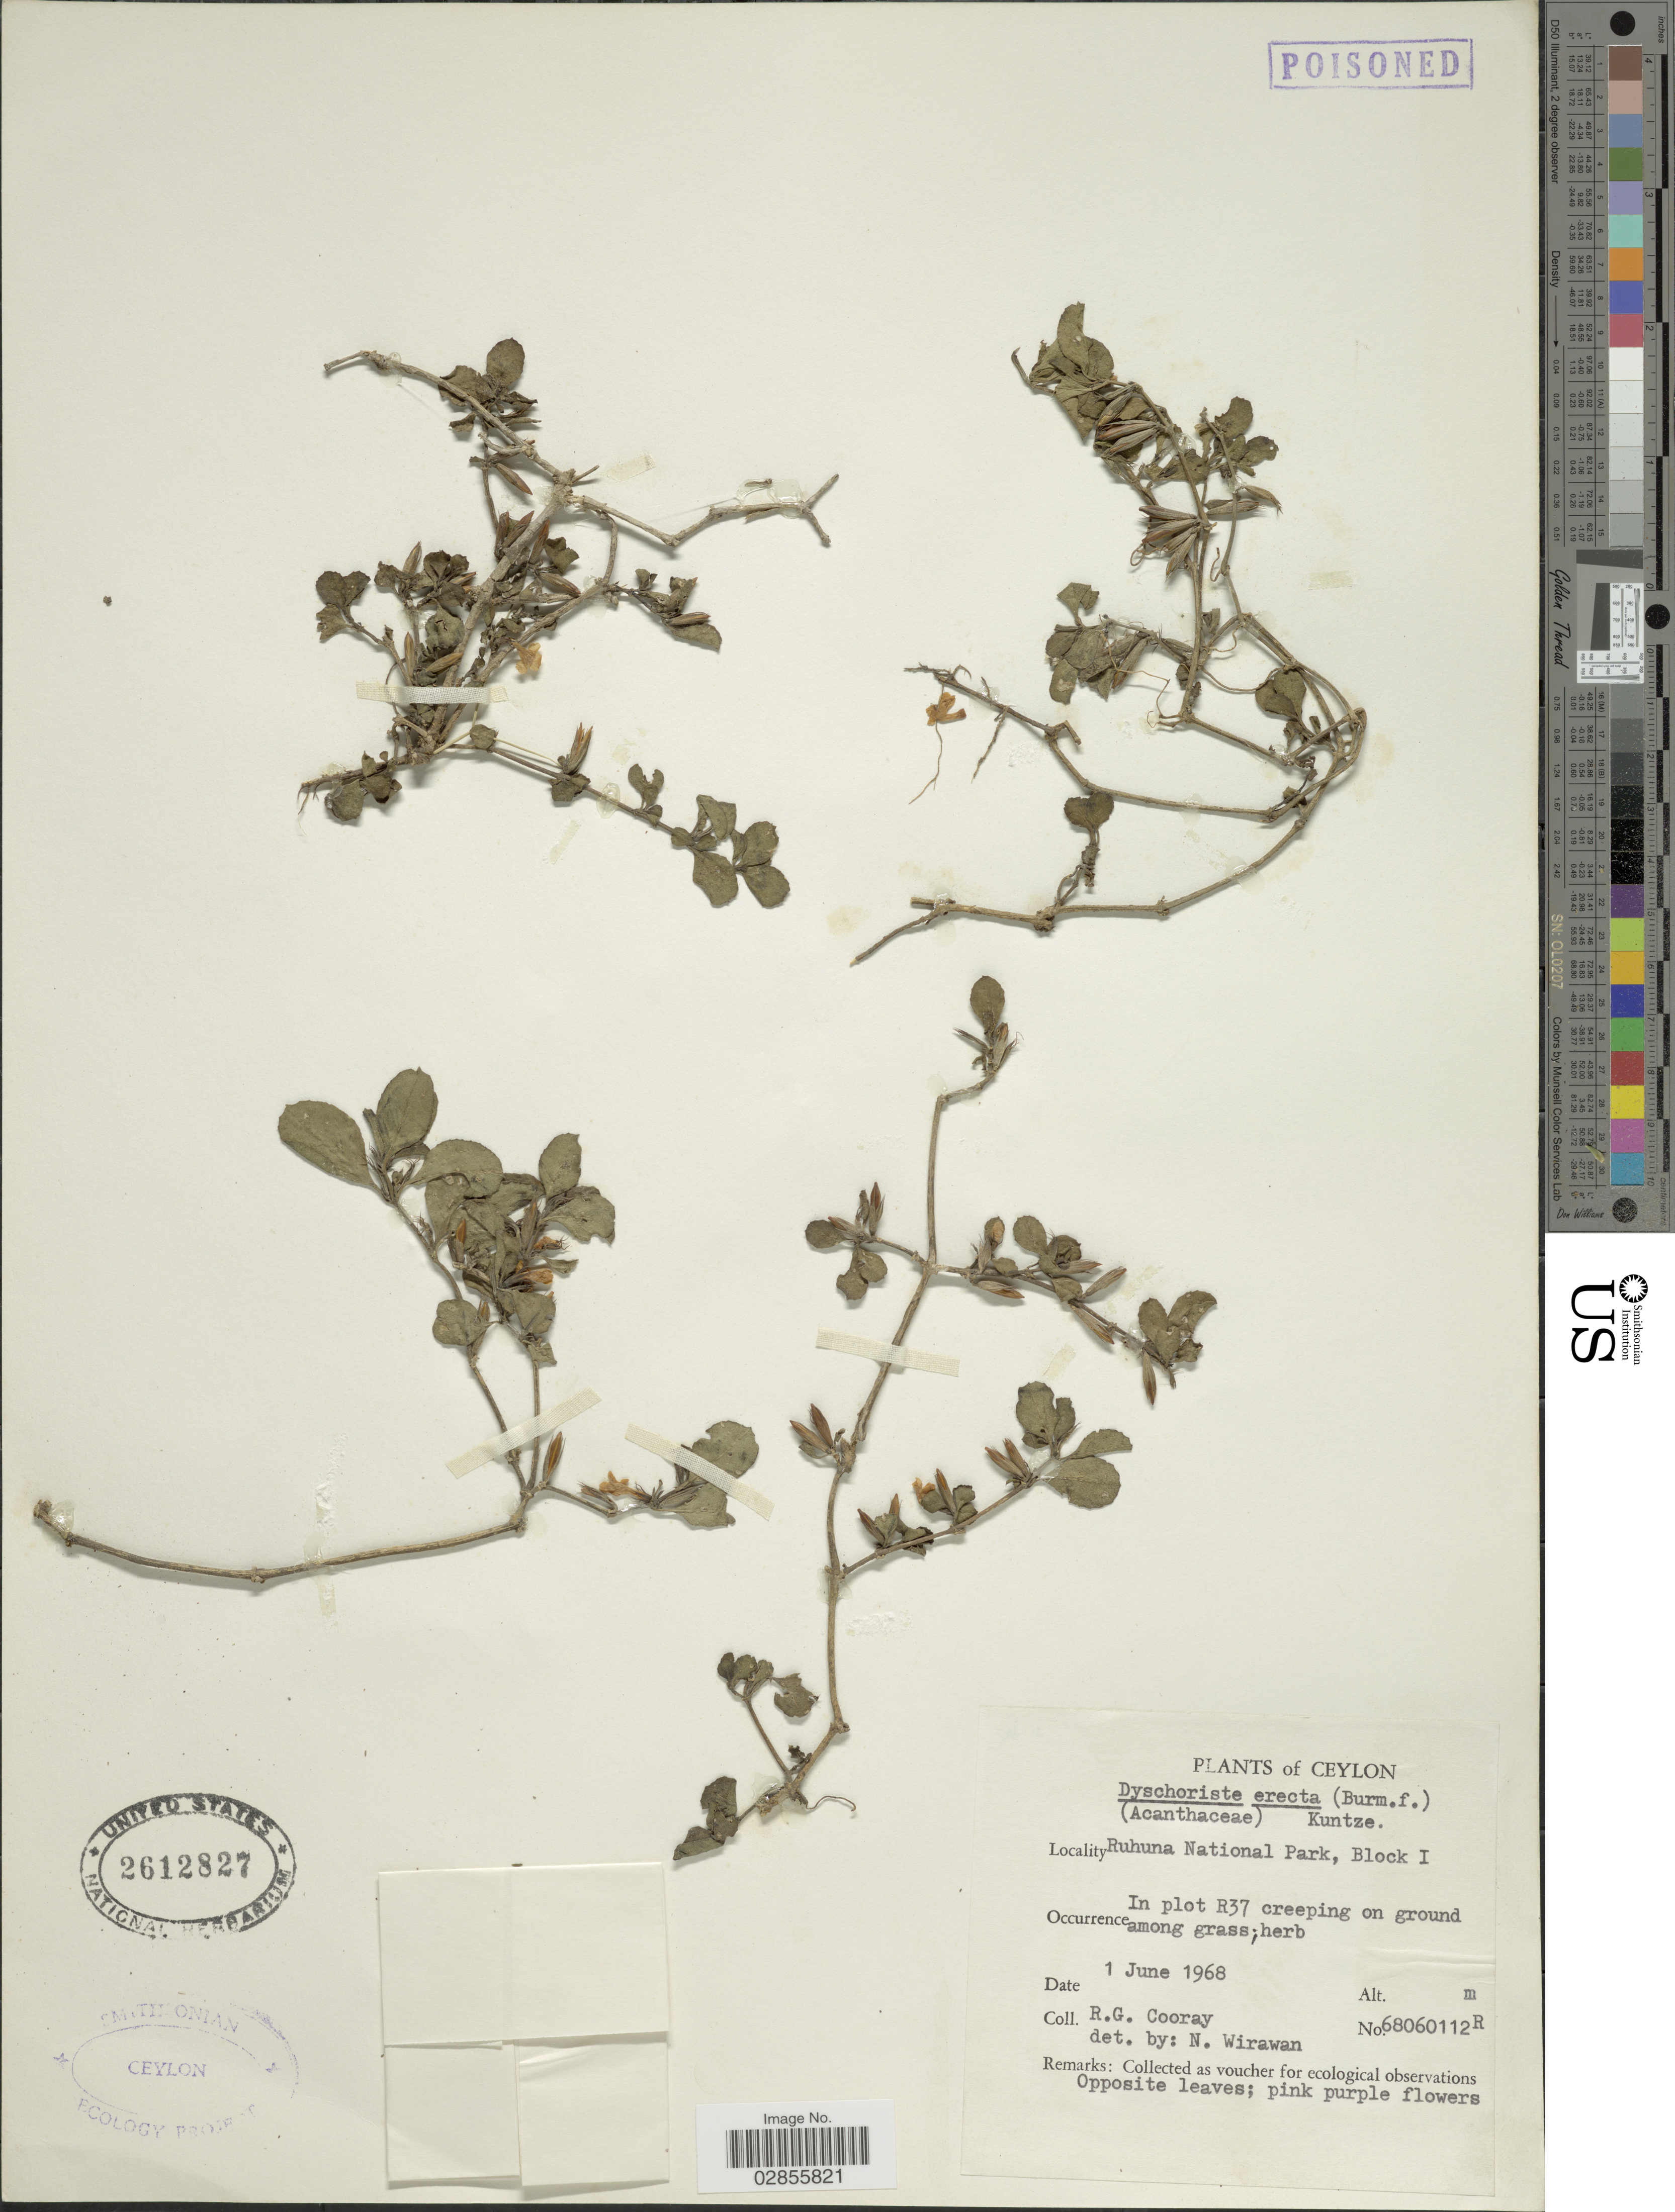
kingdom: Plantae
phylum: Tracheophyta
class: Magnoliopsida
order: Lamiales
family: Acanthaceae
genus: Dyschoriste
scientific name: Dyschoriste erecta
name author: (Burm. f.) Kuntze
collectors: R. Cooray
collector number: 68060112R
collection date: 1968-06-01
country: Sri Lanka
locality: Ceylon. Ruhuna National Park, Block I. In plot R37.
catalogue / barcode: US 2612827